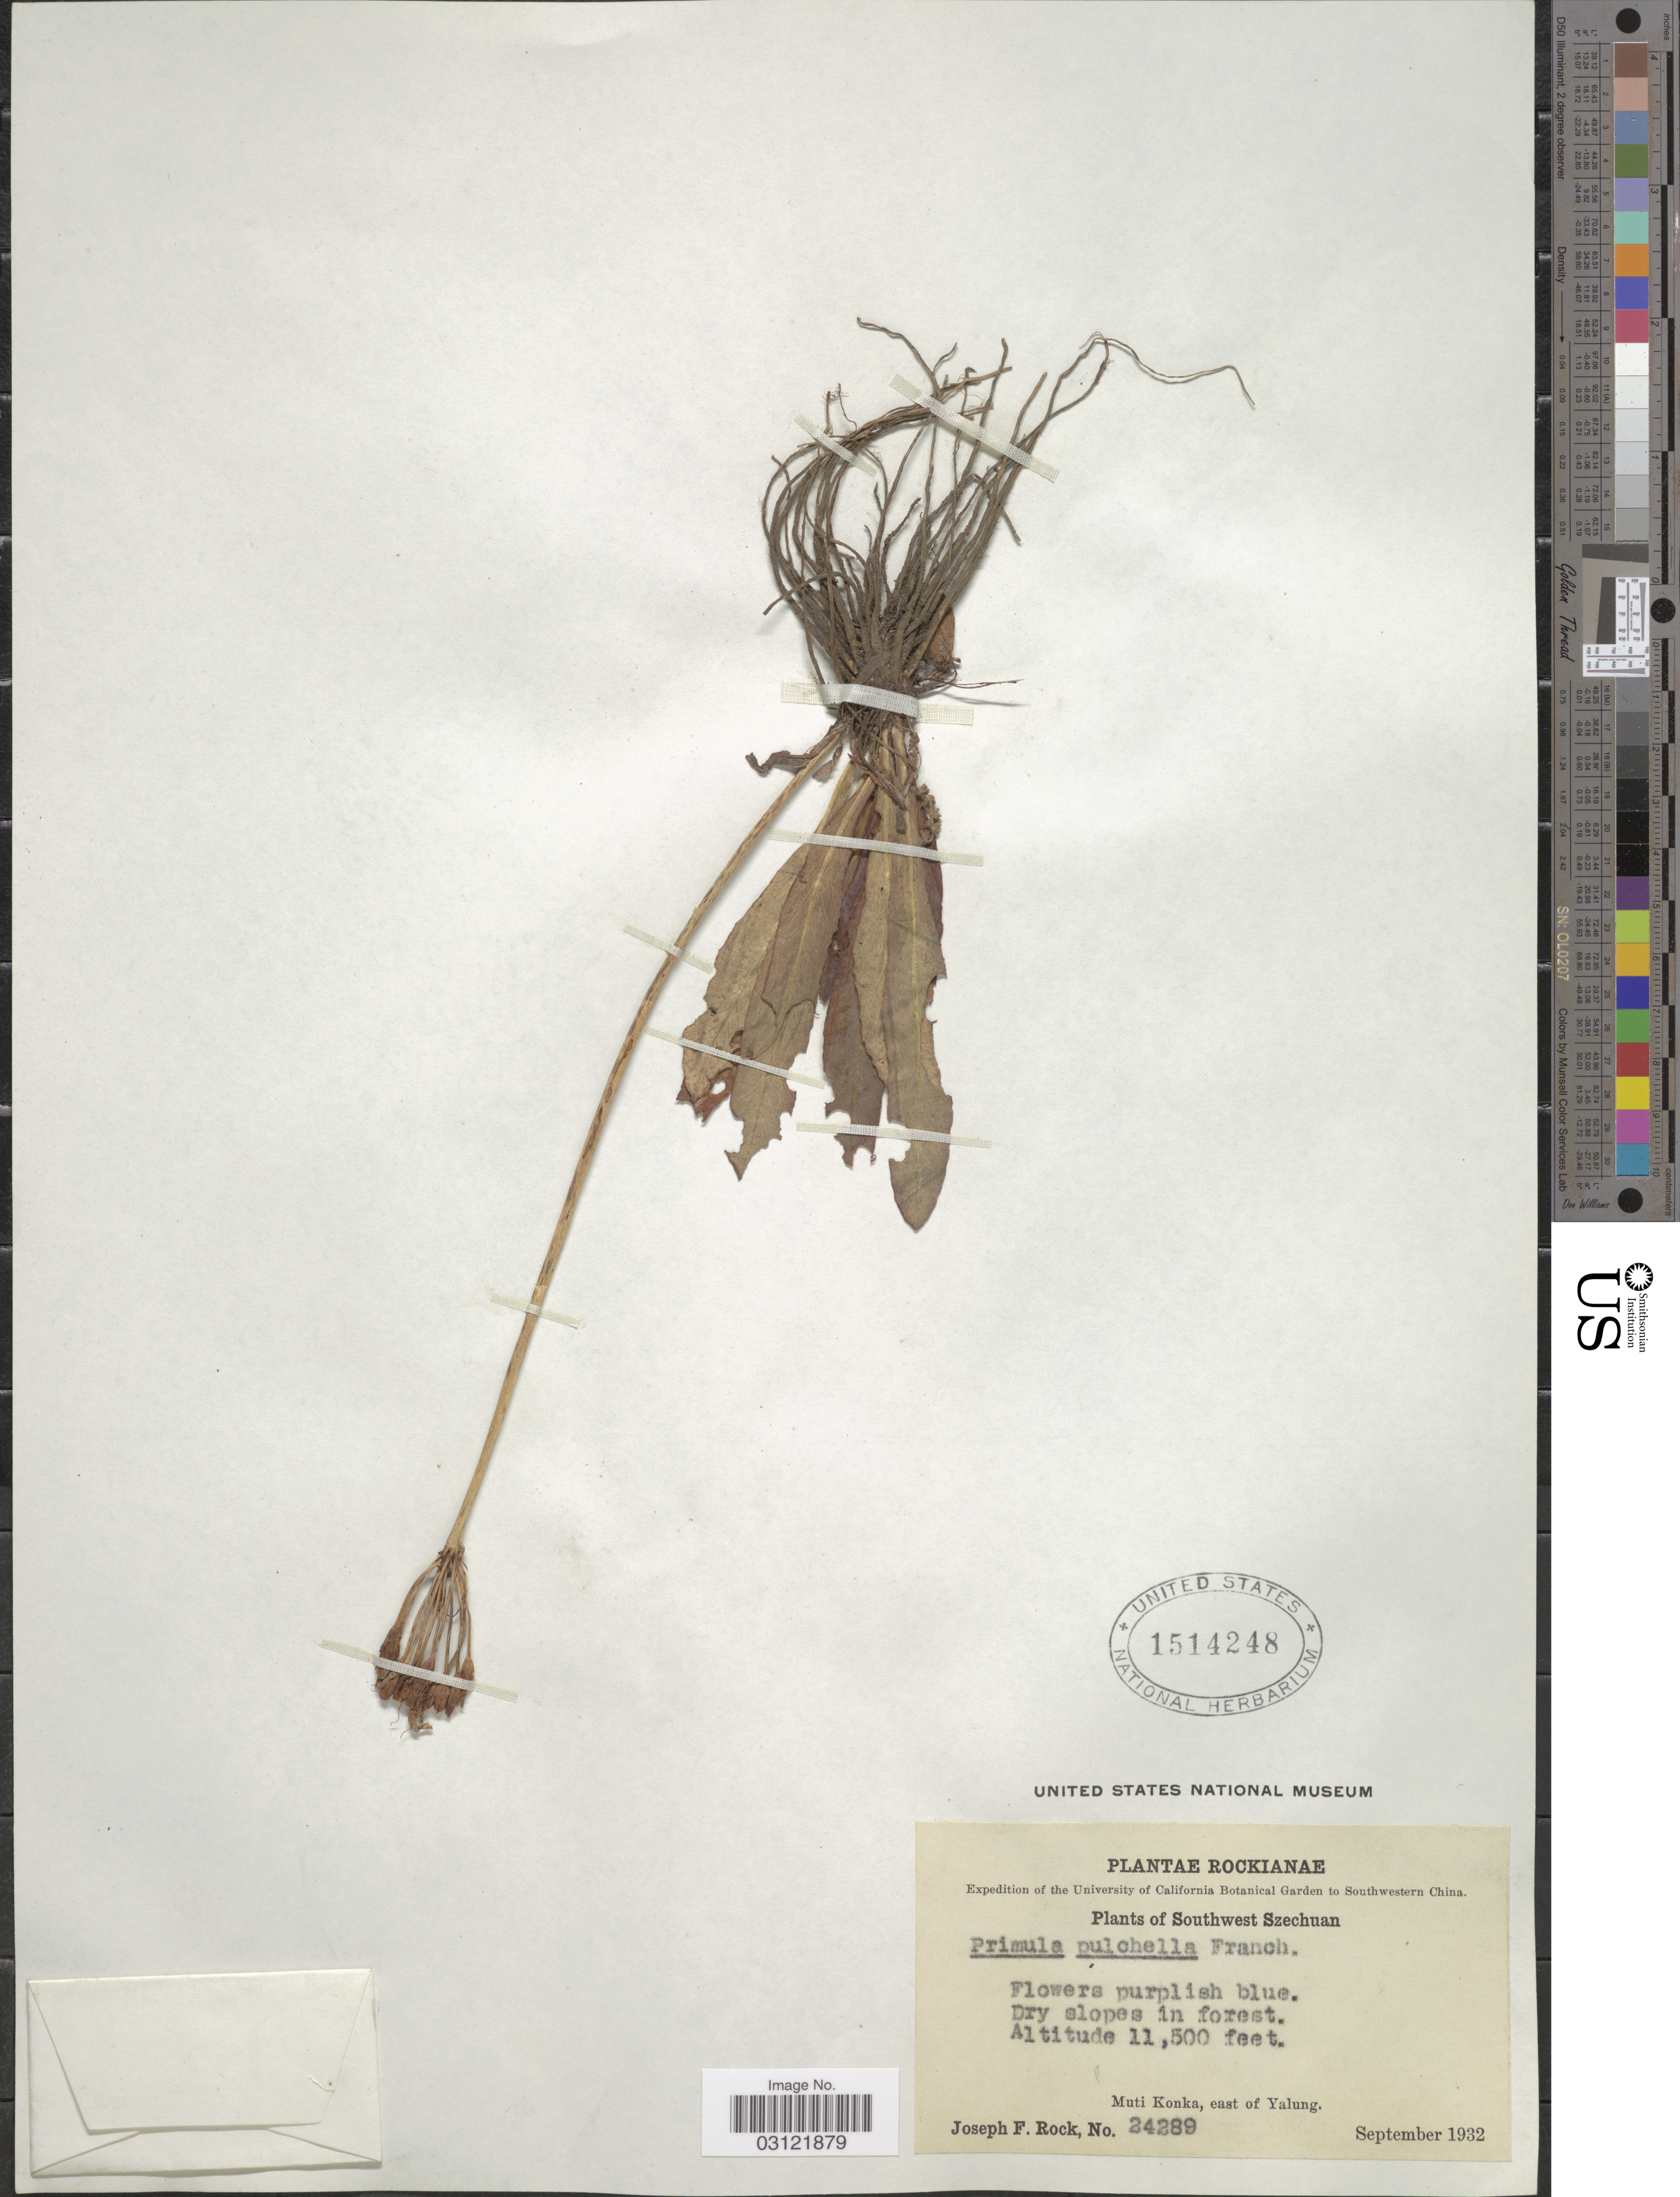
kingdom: Plantae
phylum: Tracheophyta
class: Magnoliopsida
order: Ericales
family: Primulaceae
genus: Primula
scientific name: Primula pulchella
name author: Franch.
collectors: J. F. Rock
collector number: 24289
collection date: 1932-09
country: China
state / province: Sichuan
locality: Southwestern China. Southwest Szechuan. Muti Konka, east of Yalung.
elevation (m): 3505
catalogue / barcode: US 1514248